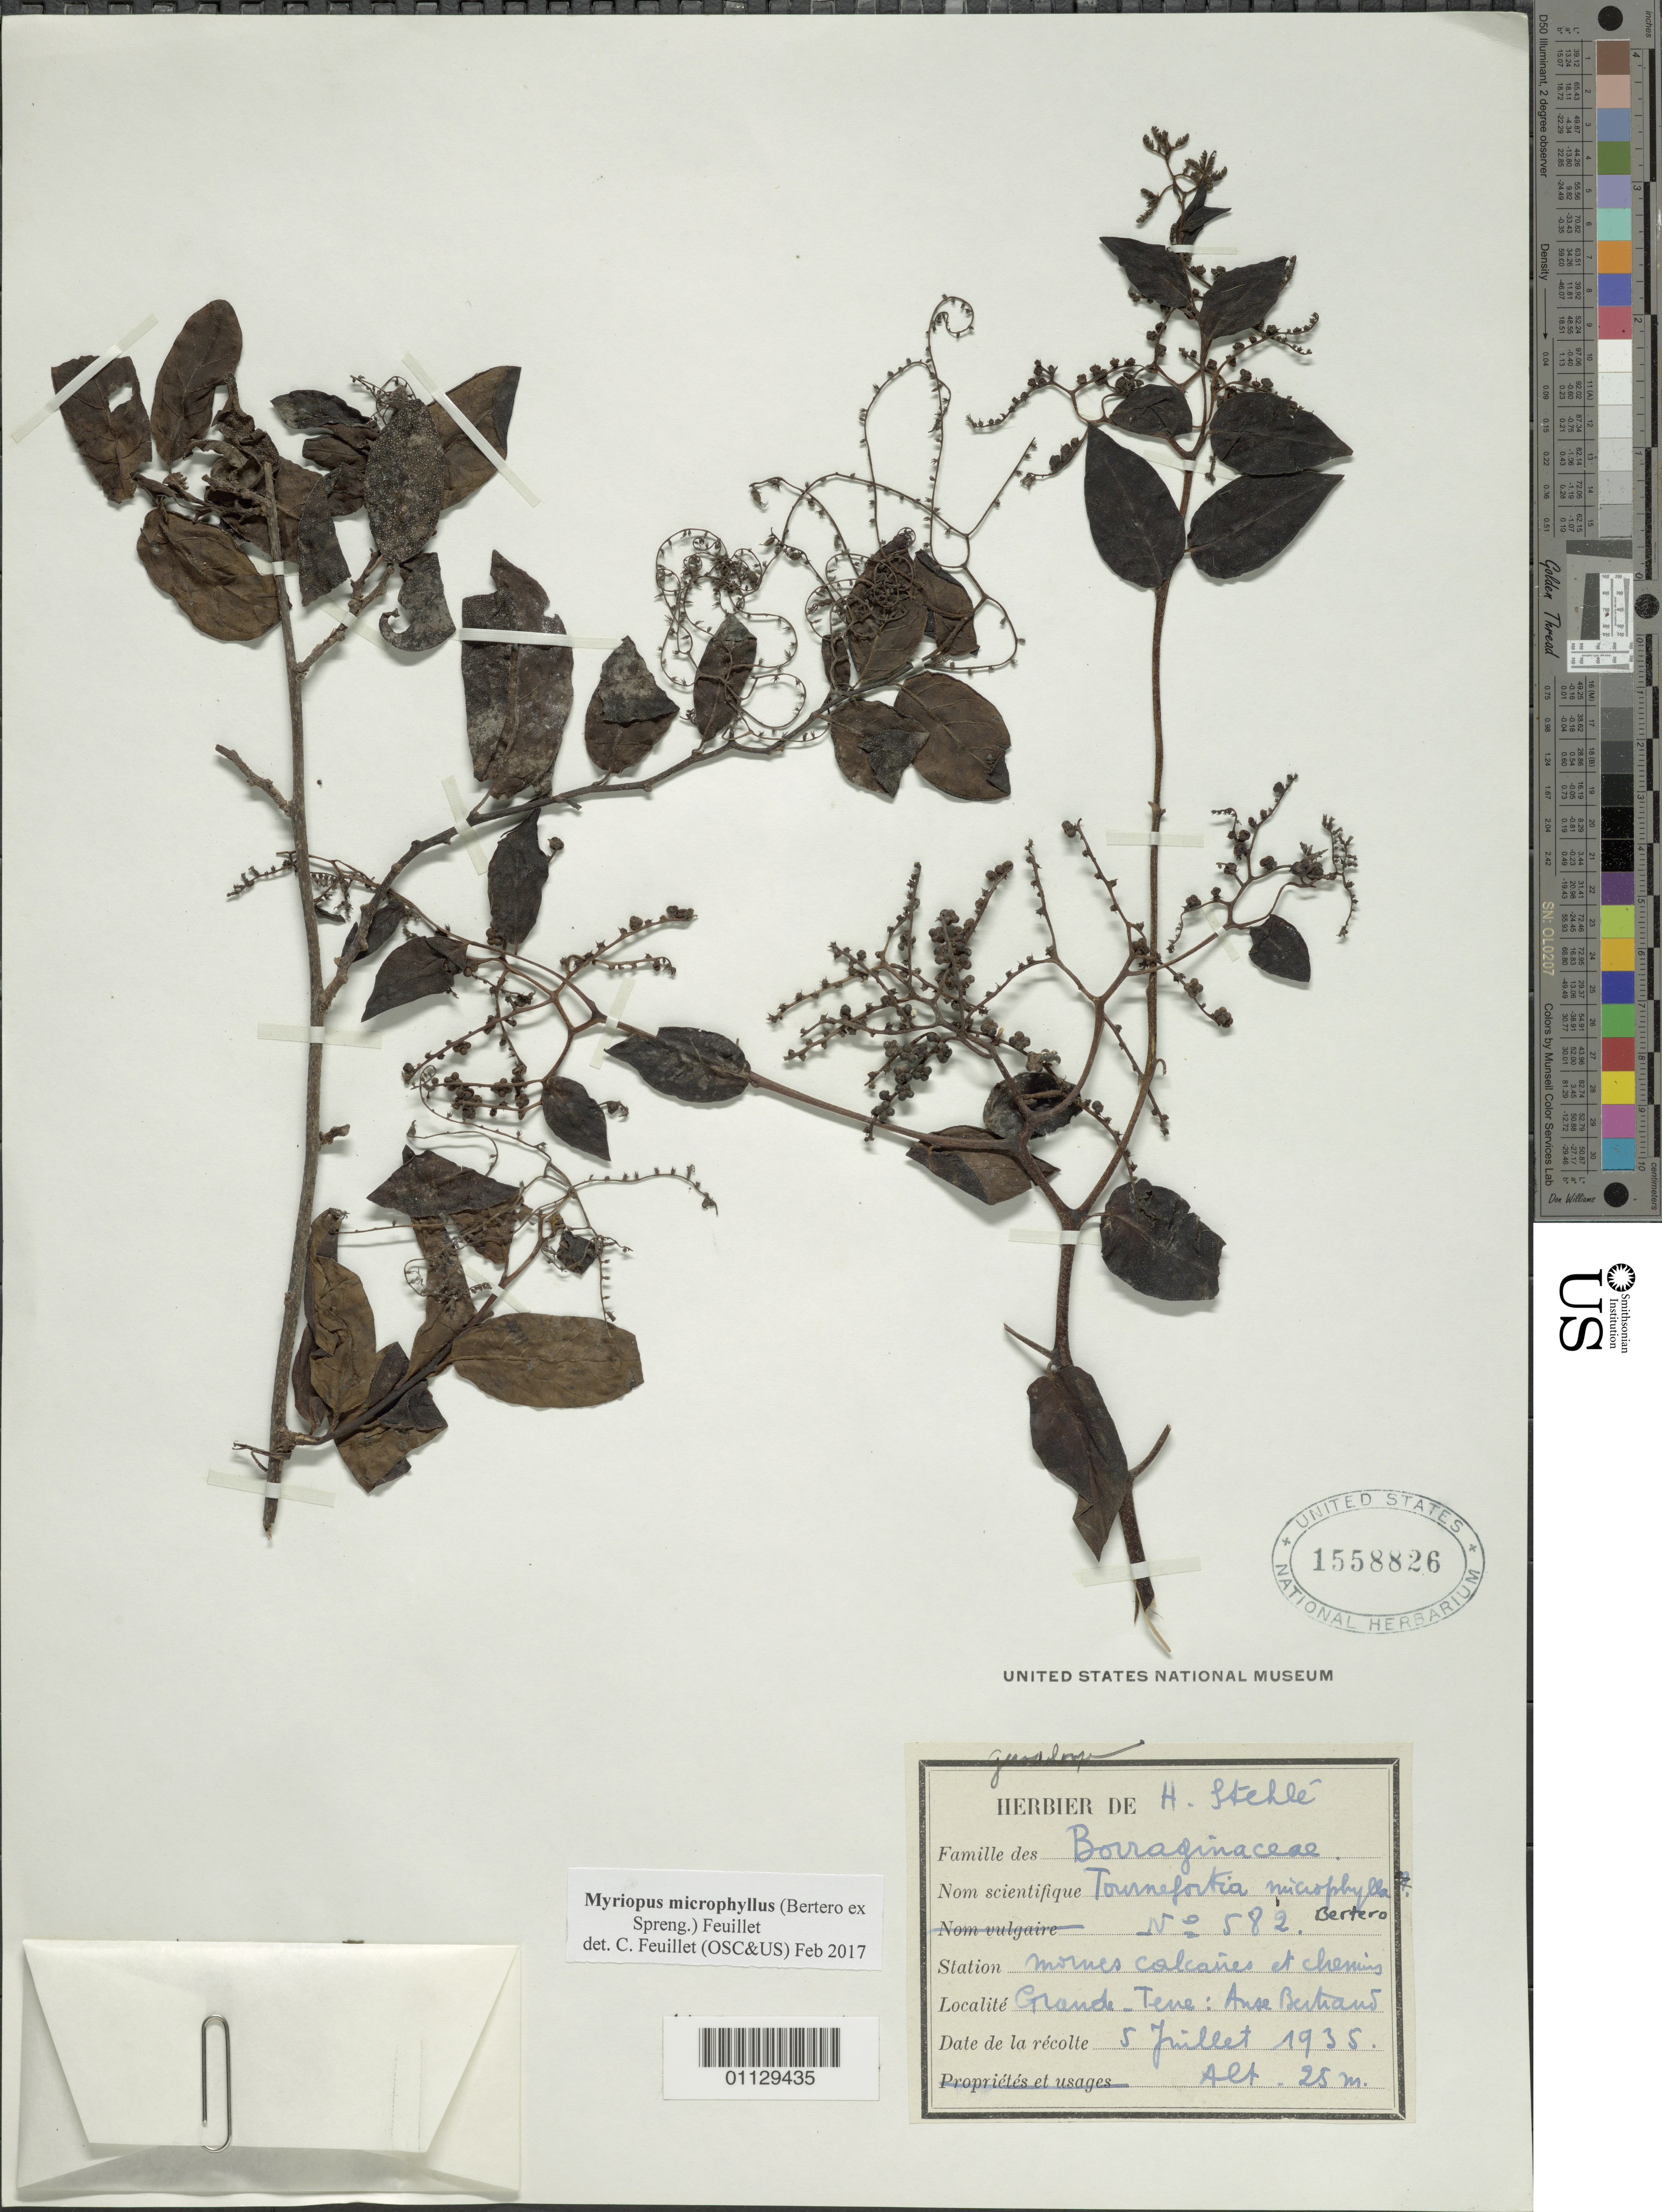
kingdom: Plantae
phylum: Tracheophyta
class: Magnoliopsida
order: Boraginales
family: Heliotropiaceae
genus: Myriopus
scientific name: Myriopus microphyllus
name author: (Bertero ex Spreng.) Feuillet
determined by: Feuillet, C.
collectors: H. Stehlé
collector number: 582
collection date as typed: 05 Jun 1935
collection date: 1935-06-05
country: Guadeloupe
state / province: Grande Terre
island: Grand Terre Island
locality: Grande Terre: Anse Bertiand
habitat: Mornes calcaires et chemins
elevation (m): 25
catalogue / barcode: US 1558826